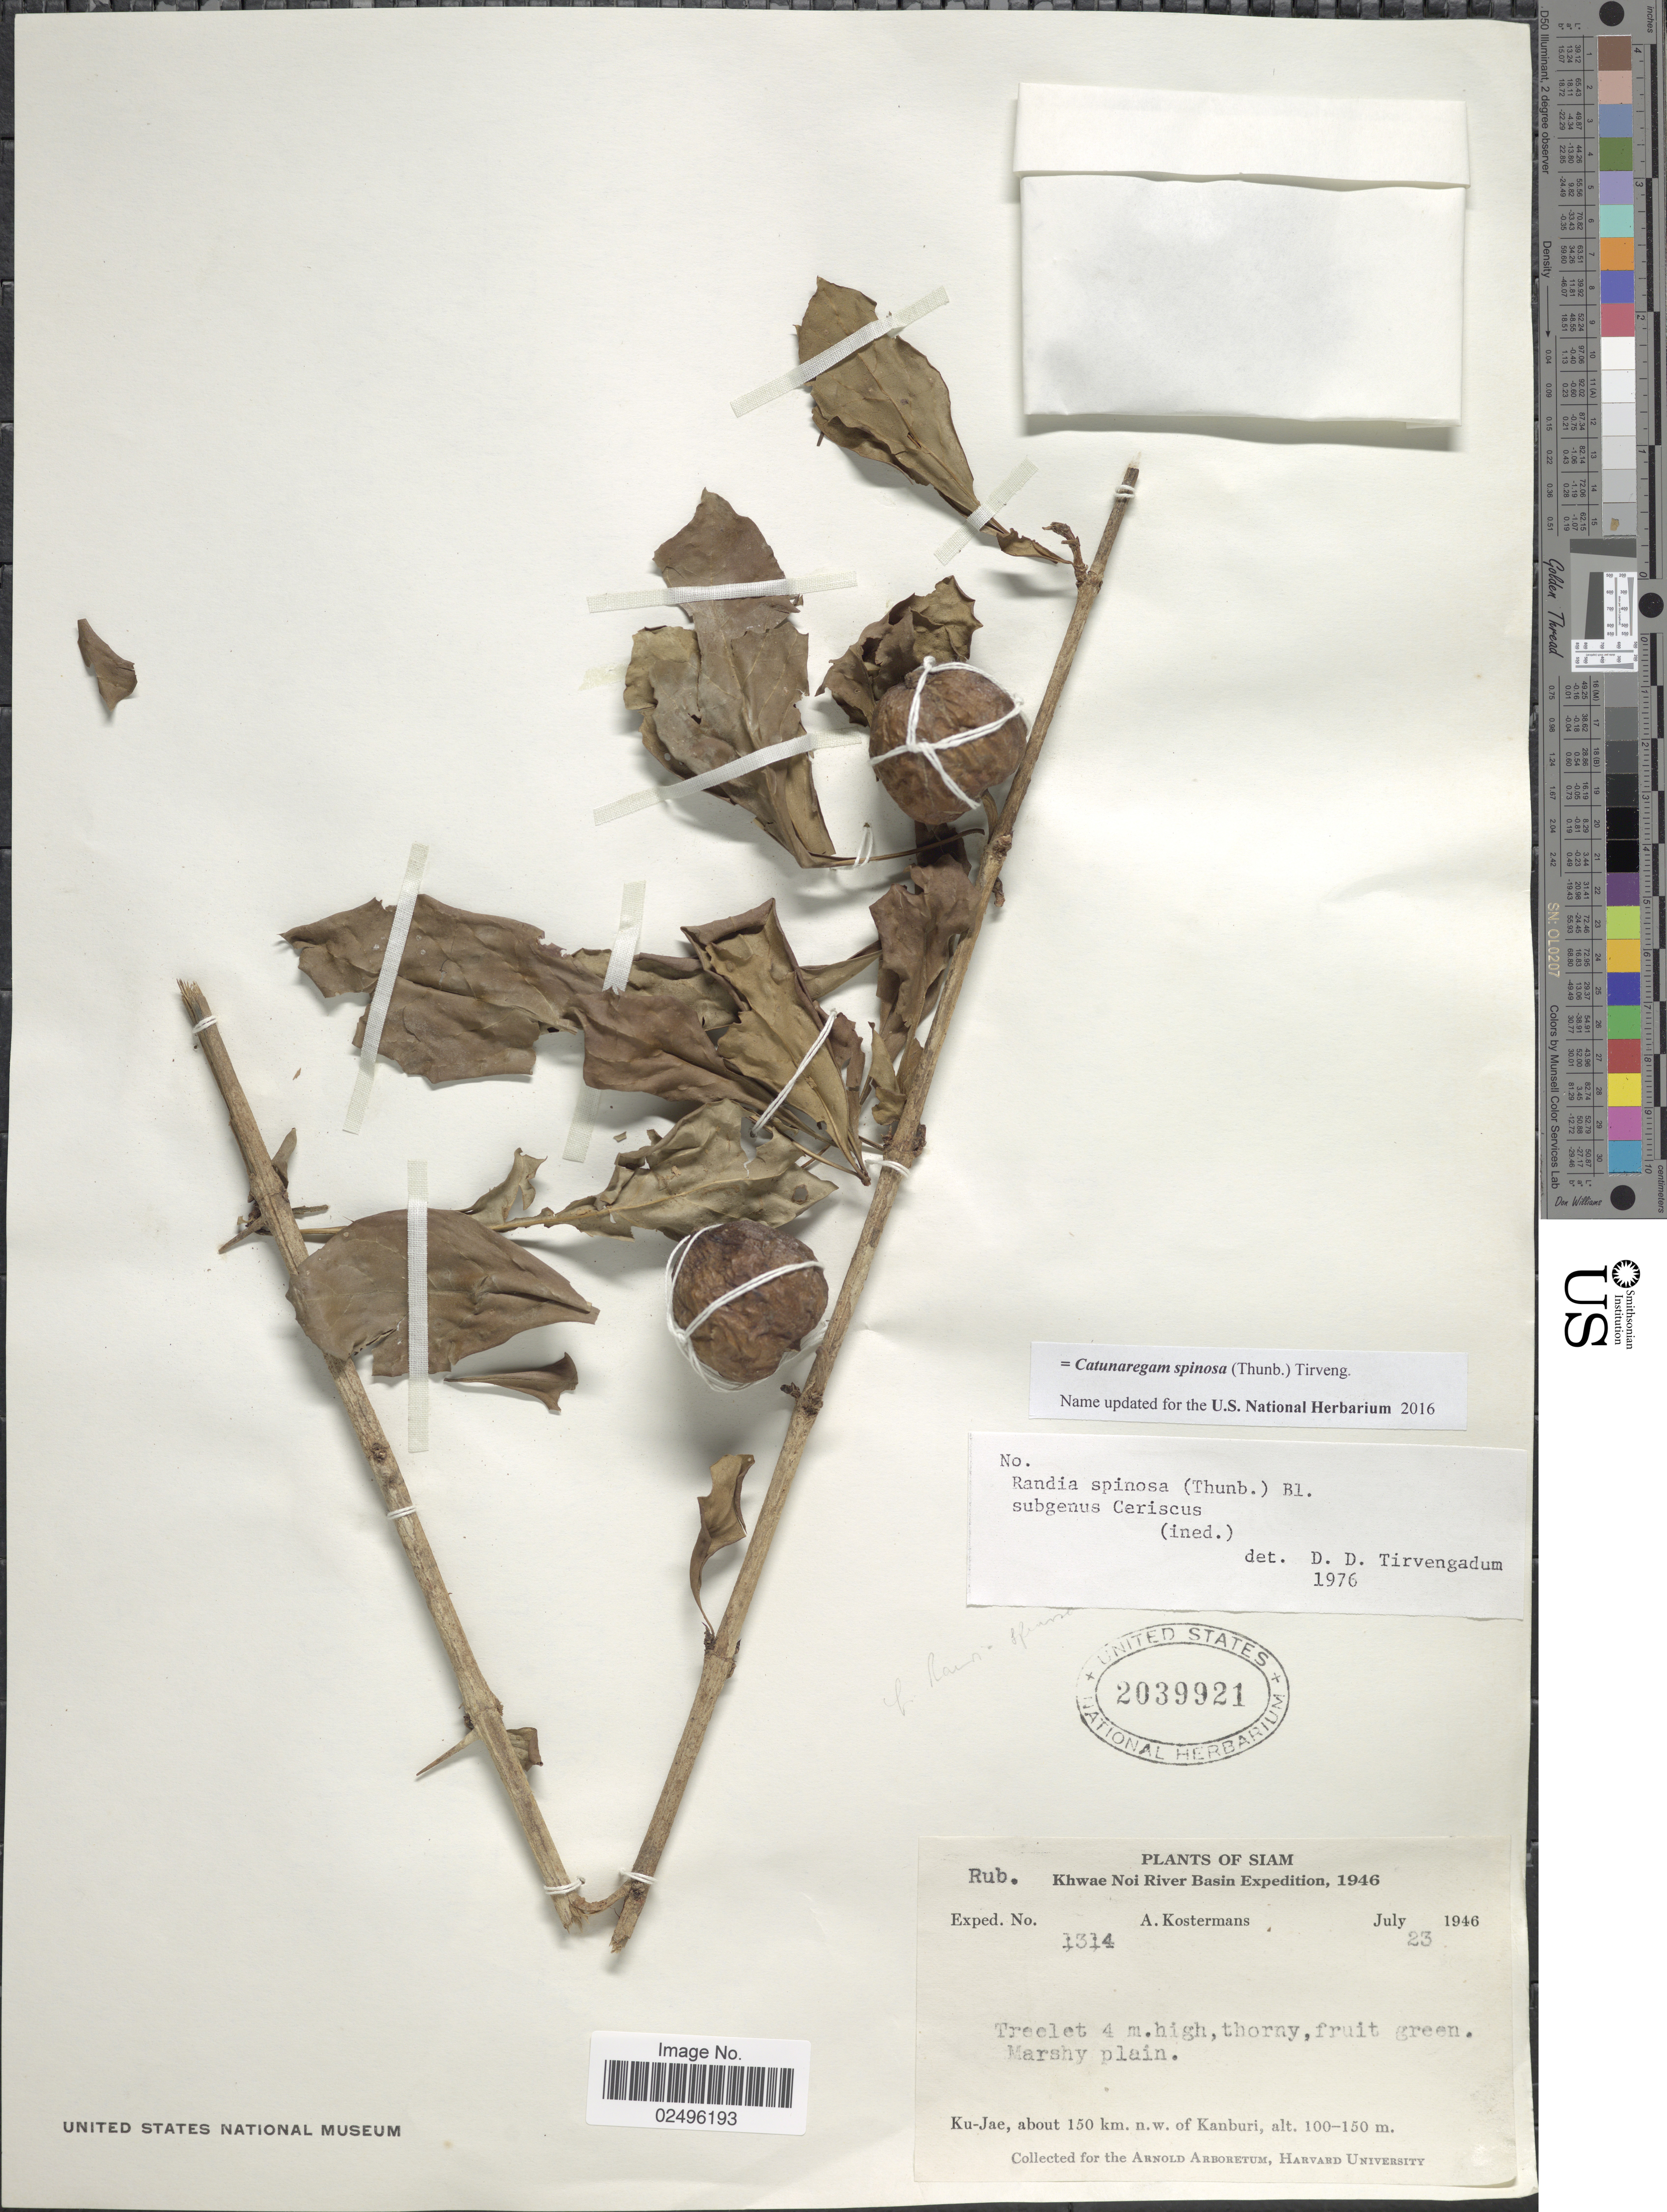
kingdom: Plantae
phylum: Tracheophyta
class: Magnoliopsida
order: Gentianales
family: Rubiaceae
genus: Catunaregam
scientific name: Catunaregam spinosa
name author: (Thunb.) Tirveng.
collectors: A. J. G. Kostermans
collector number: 1314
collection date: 1946-07-23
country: Thailand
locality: Siam. Ku-Jae, about 150 km n. w. of Kanburi. Khwae Noi River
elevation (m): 100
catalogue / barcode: US 2039921